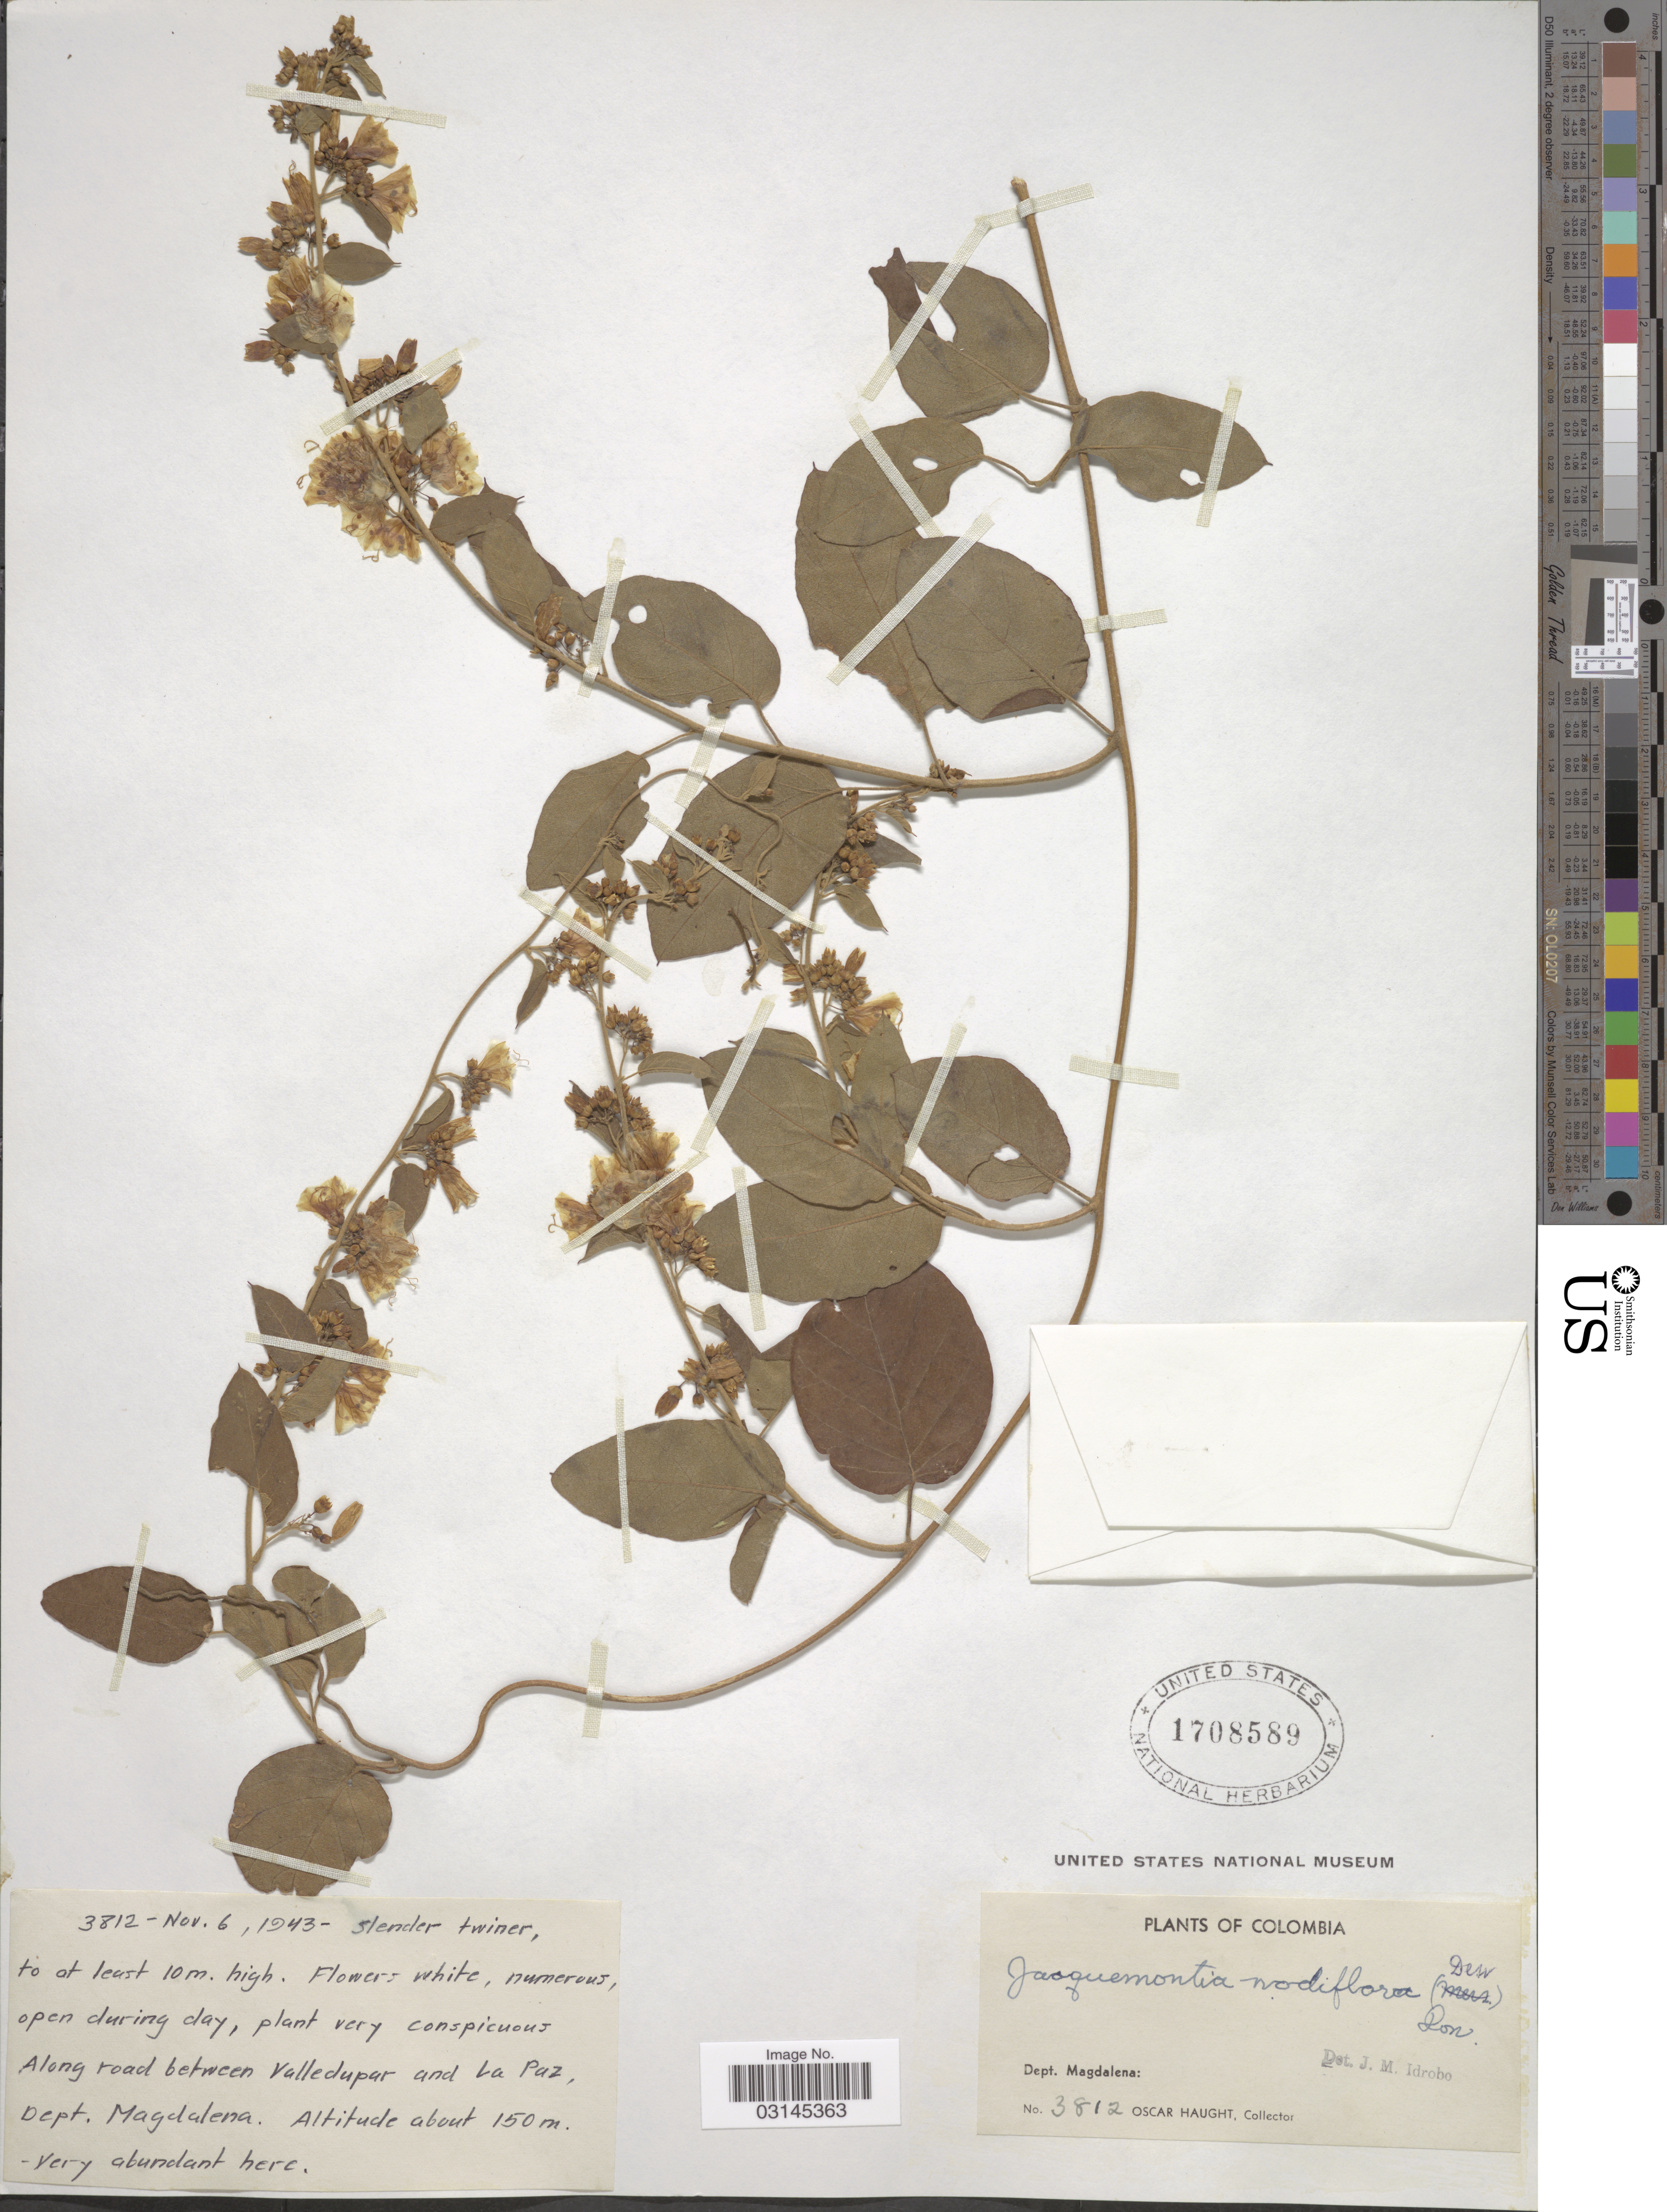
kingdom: Plantae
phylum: Tracheophyta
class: Magnoliopsida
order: Solanales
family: Convolvulaceae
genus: Convolvulus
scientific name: Convolvulus nodiflorus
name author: Desr.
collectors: O. Haught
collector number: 3812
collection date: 1943-11-06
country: Colombia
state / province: Magdalena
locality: Dept. Magdalena. Along road between Valledupar and La Paz.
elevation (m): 150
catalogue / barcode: US 1708589